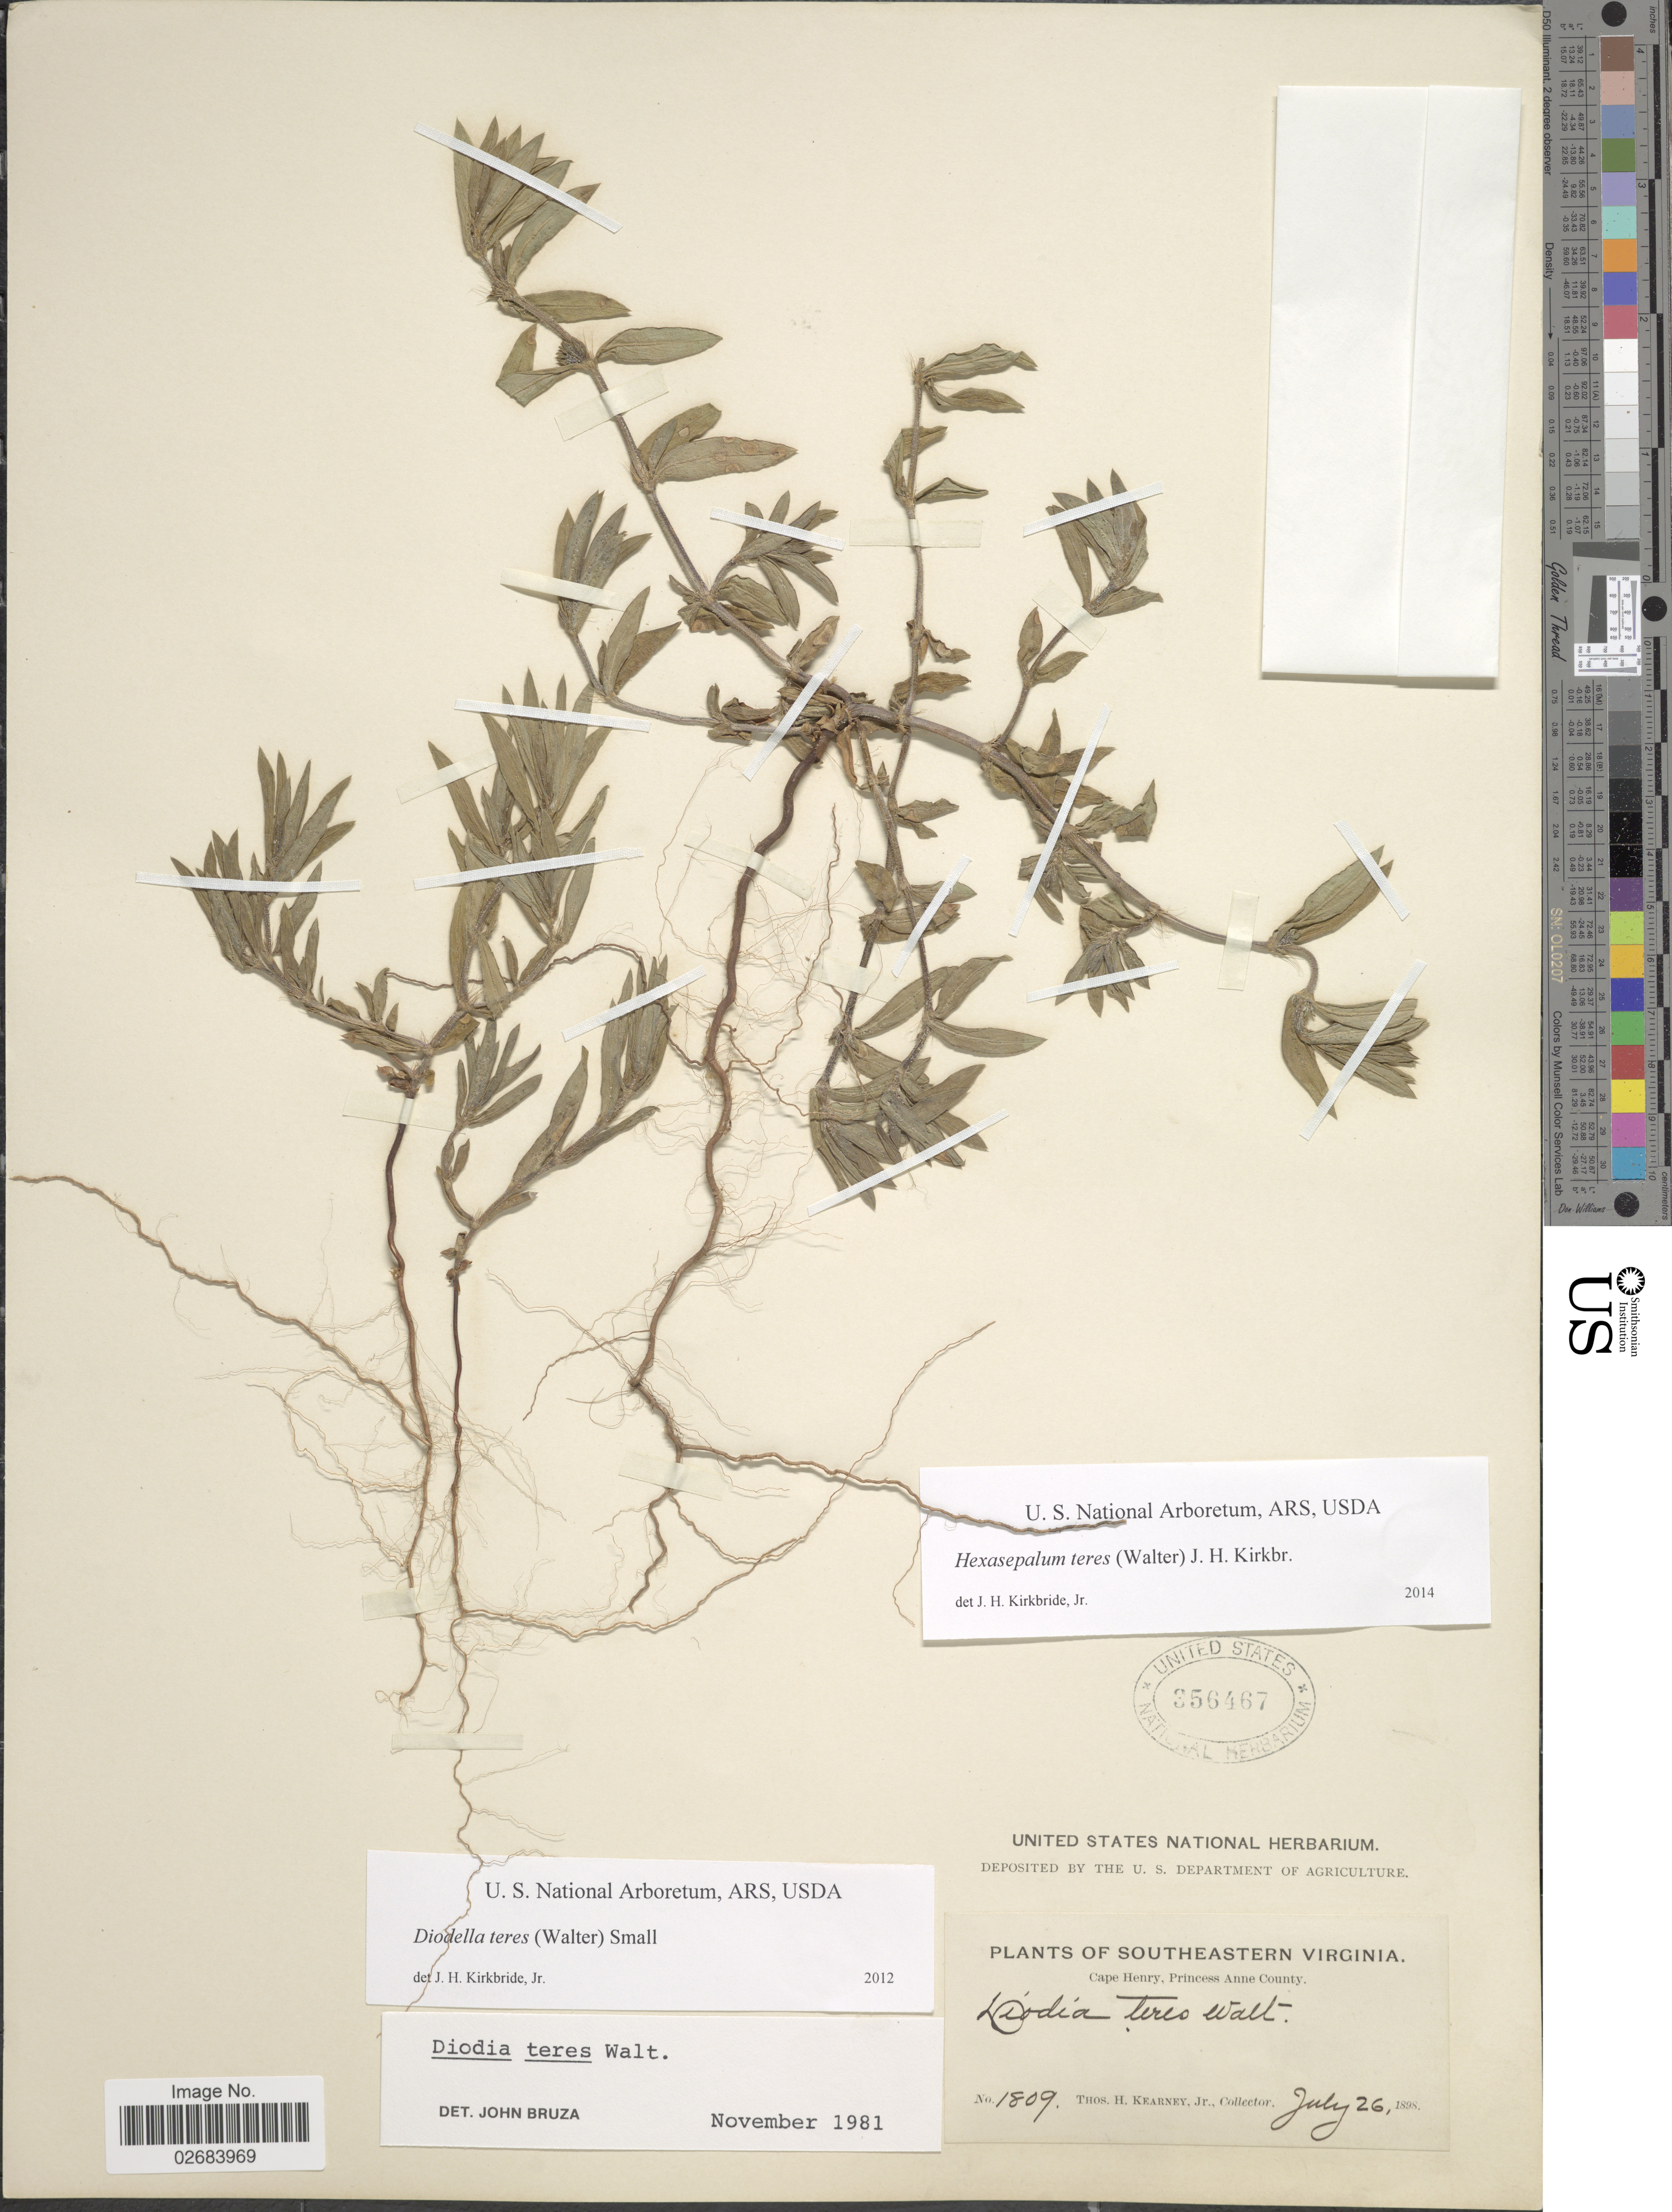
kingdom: Plantae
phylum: Tracheophyta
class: Magnoliopsida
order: Gentianales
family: Rubiaceae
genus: Diodia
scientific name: Diodia teres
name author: Walter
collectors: T. H. Kearney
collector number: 1809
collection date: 1898-07-26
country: United States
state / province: Virginia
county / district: City of Virginia Beach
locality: Southeastern Virginia, Cape Henry, Princess Anne County.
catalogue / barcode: US 356467